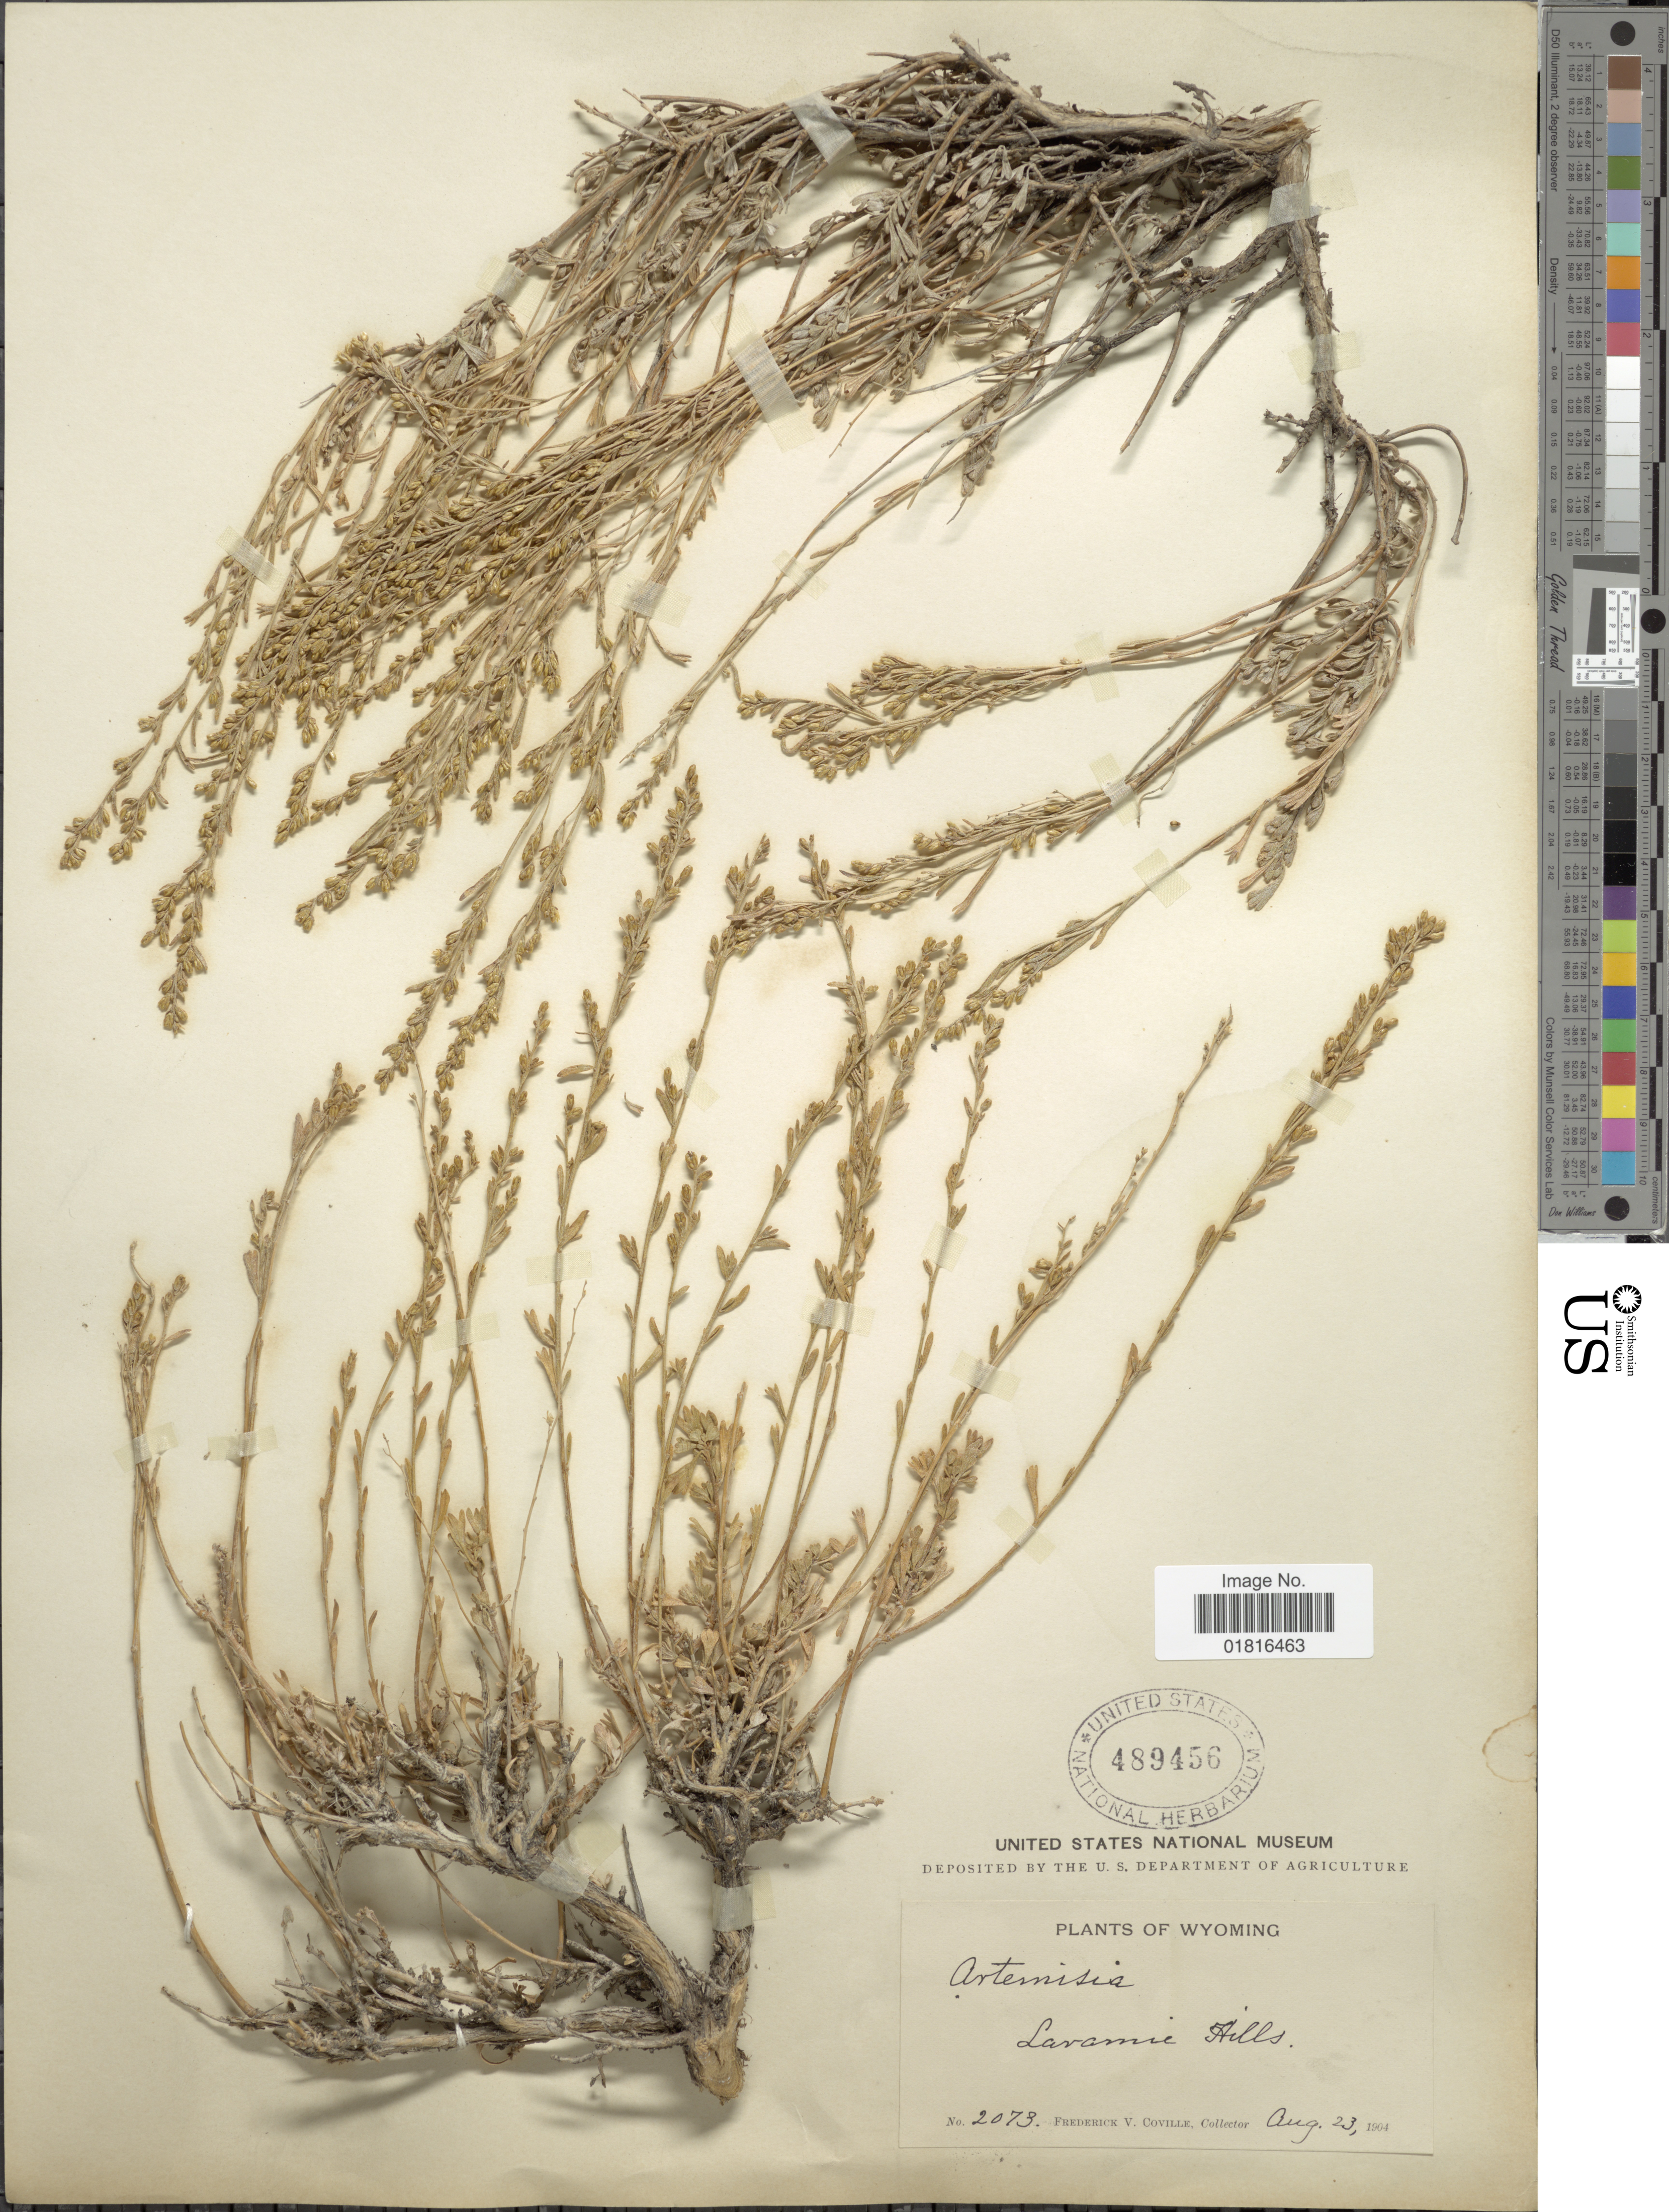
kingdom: Plantae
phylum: Tracheophyta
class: Magnoliopsida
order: Asterales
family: Asteraceae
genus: Artemisia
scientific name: Artemisia nova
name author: A. Nelson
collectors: F. V. Coville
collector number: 2073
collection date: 1904-08-23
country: United States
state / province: Wyoming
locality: Laramie Hills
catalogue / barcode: US 489456